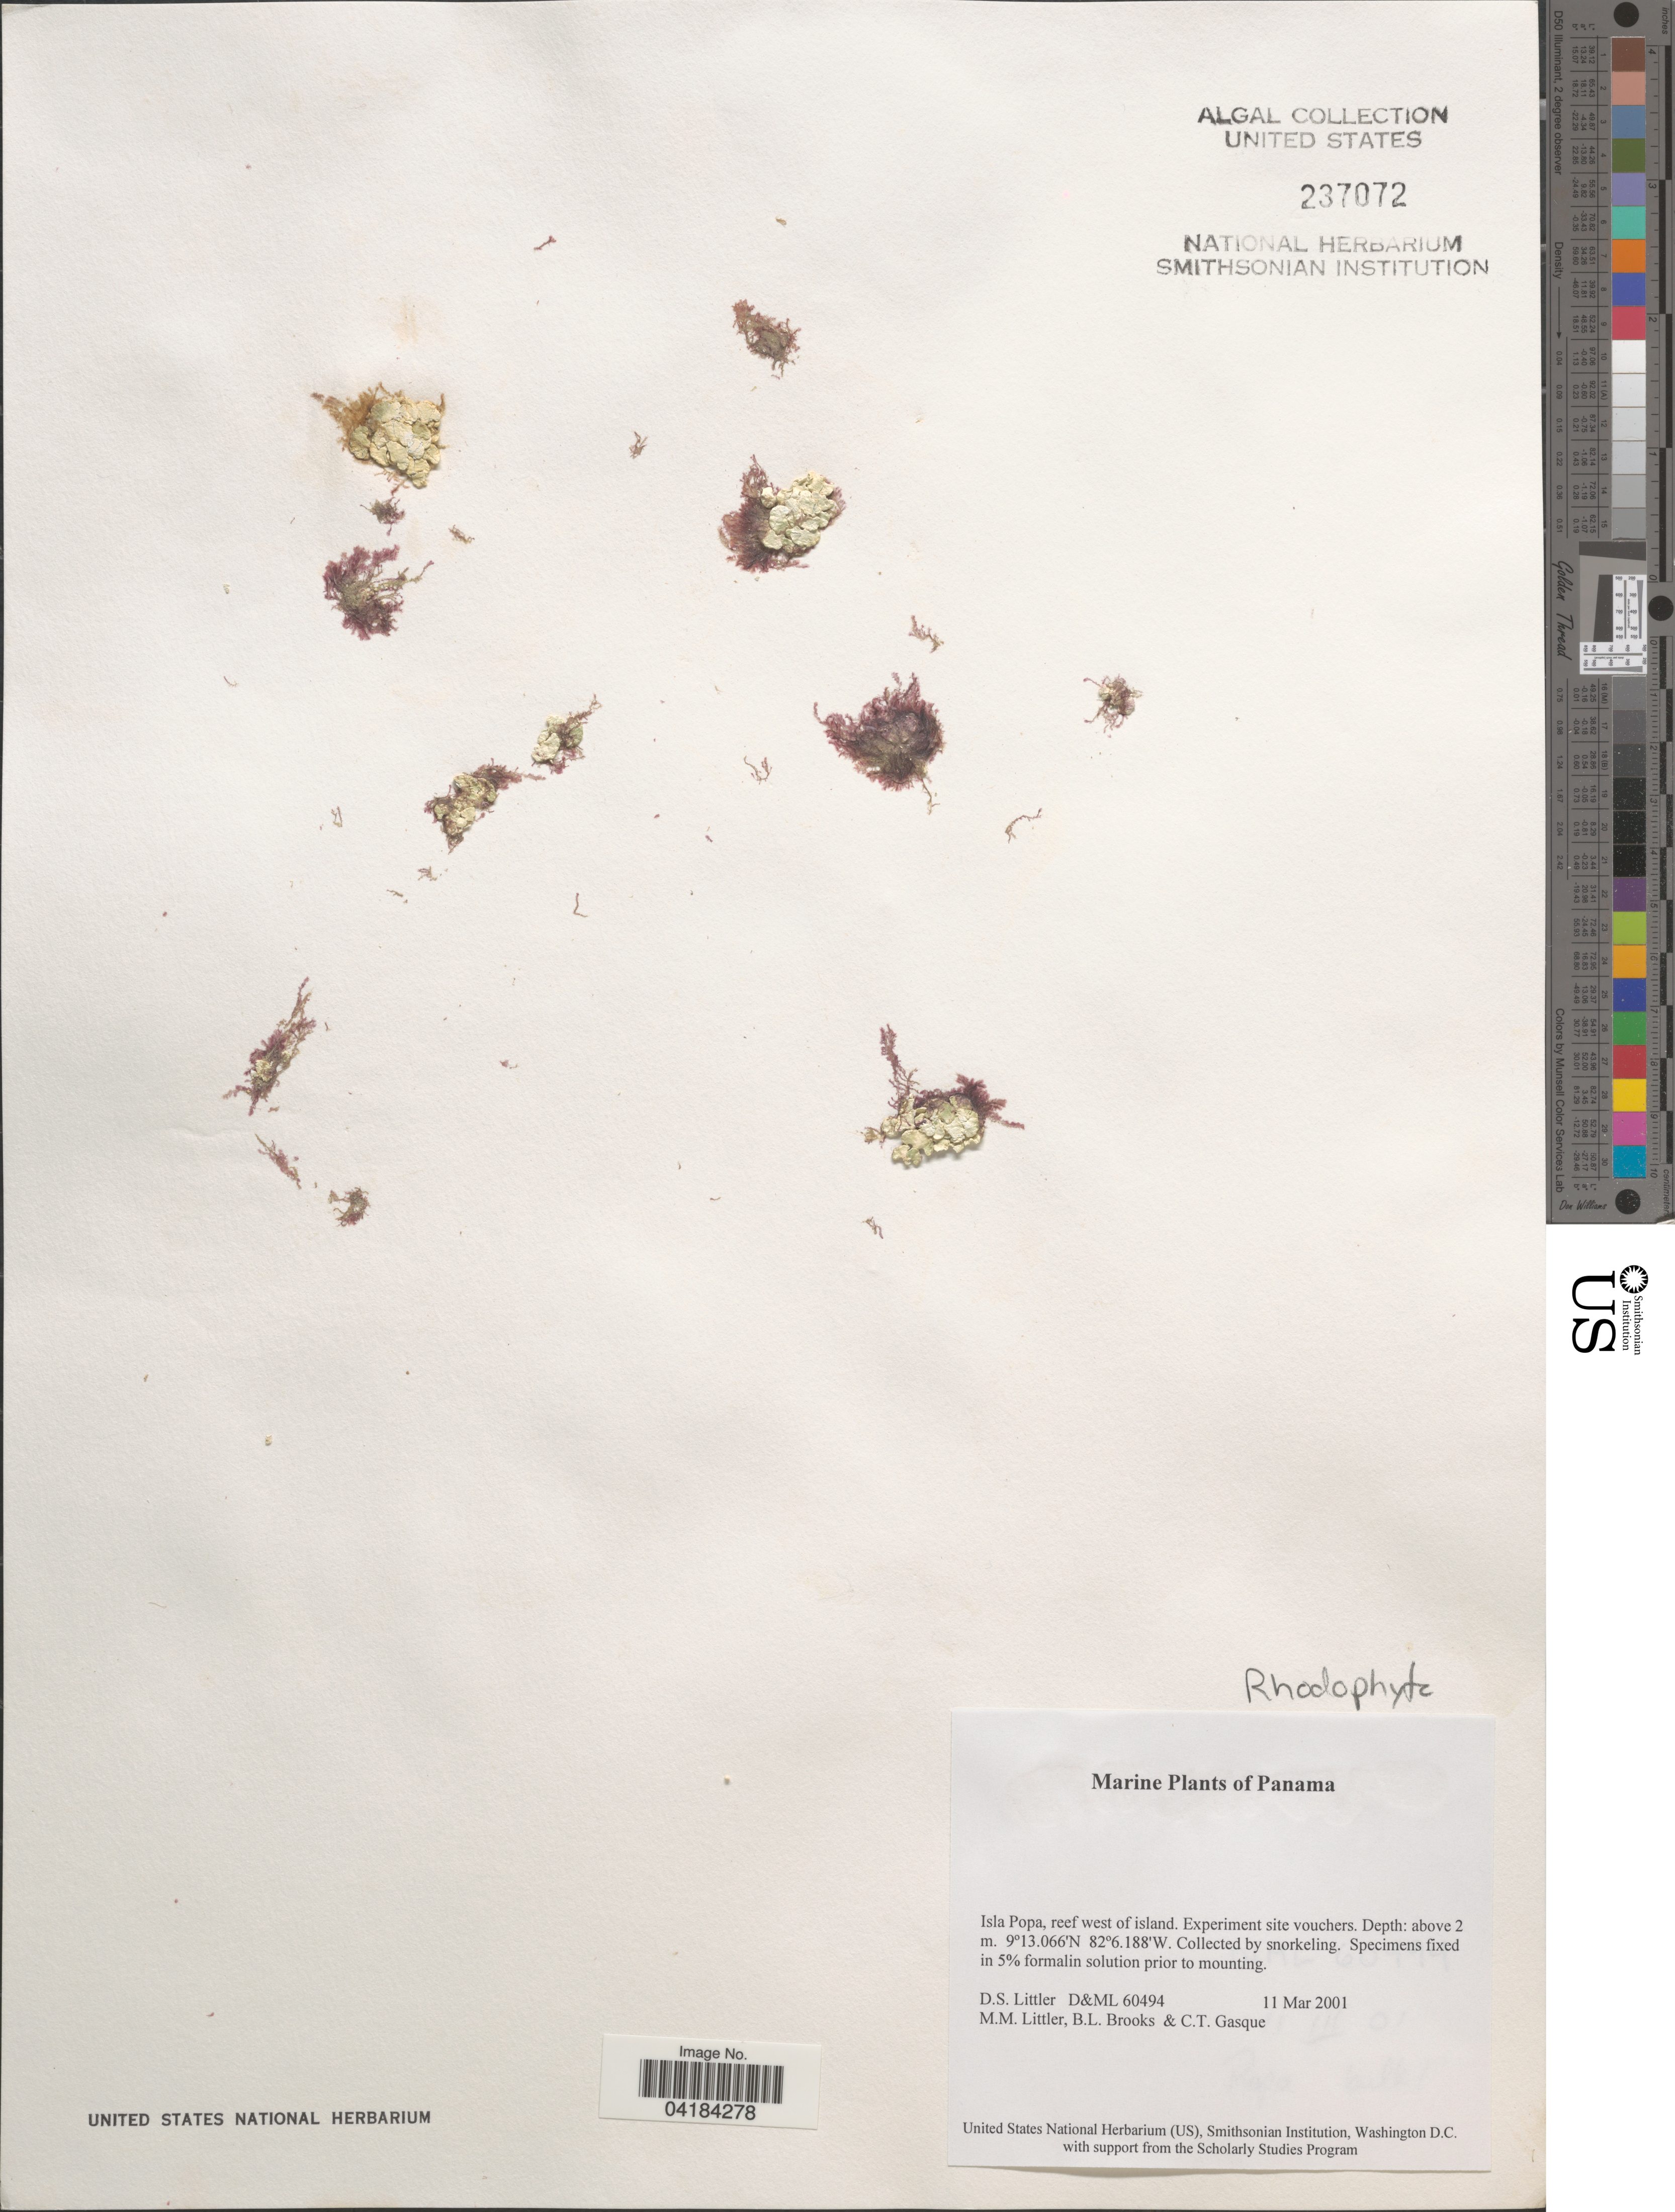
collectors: D. S. Littler, B. Brooks & C. Gasque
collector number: D&ML60494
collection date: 2001-03-11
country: Panama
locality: Isla Popa, reef west of island. Experiment site vouchers.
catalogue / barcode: US 237072